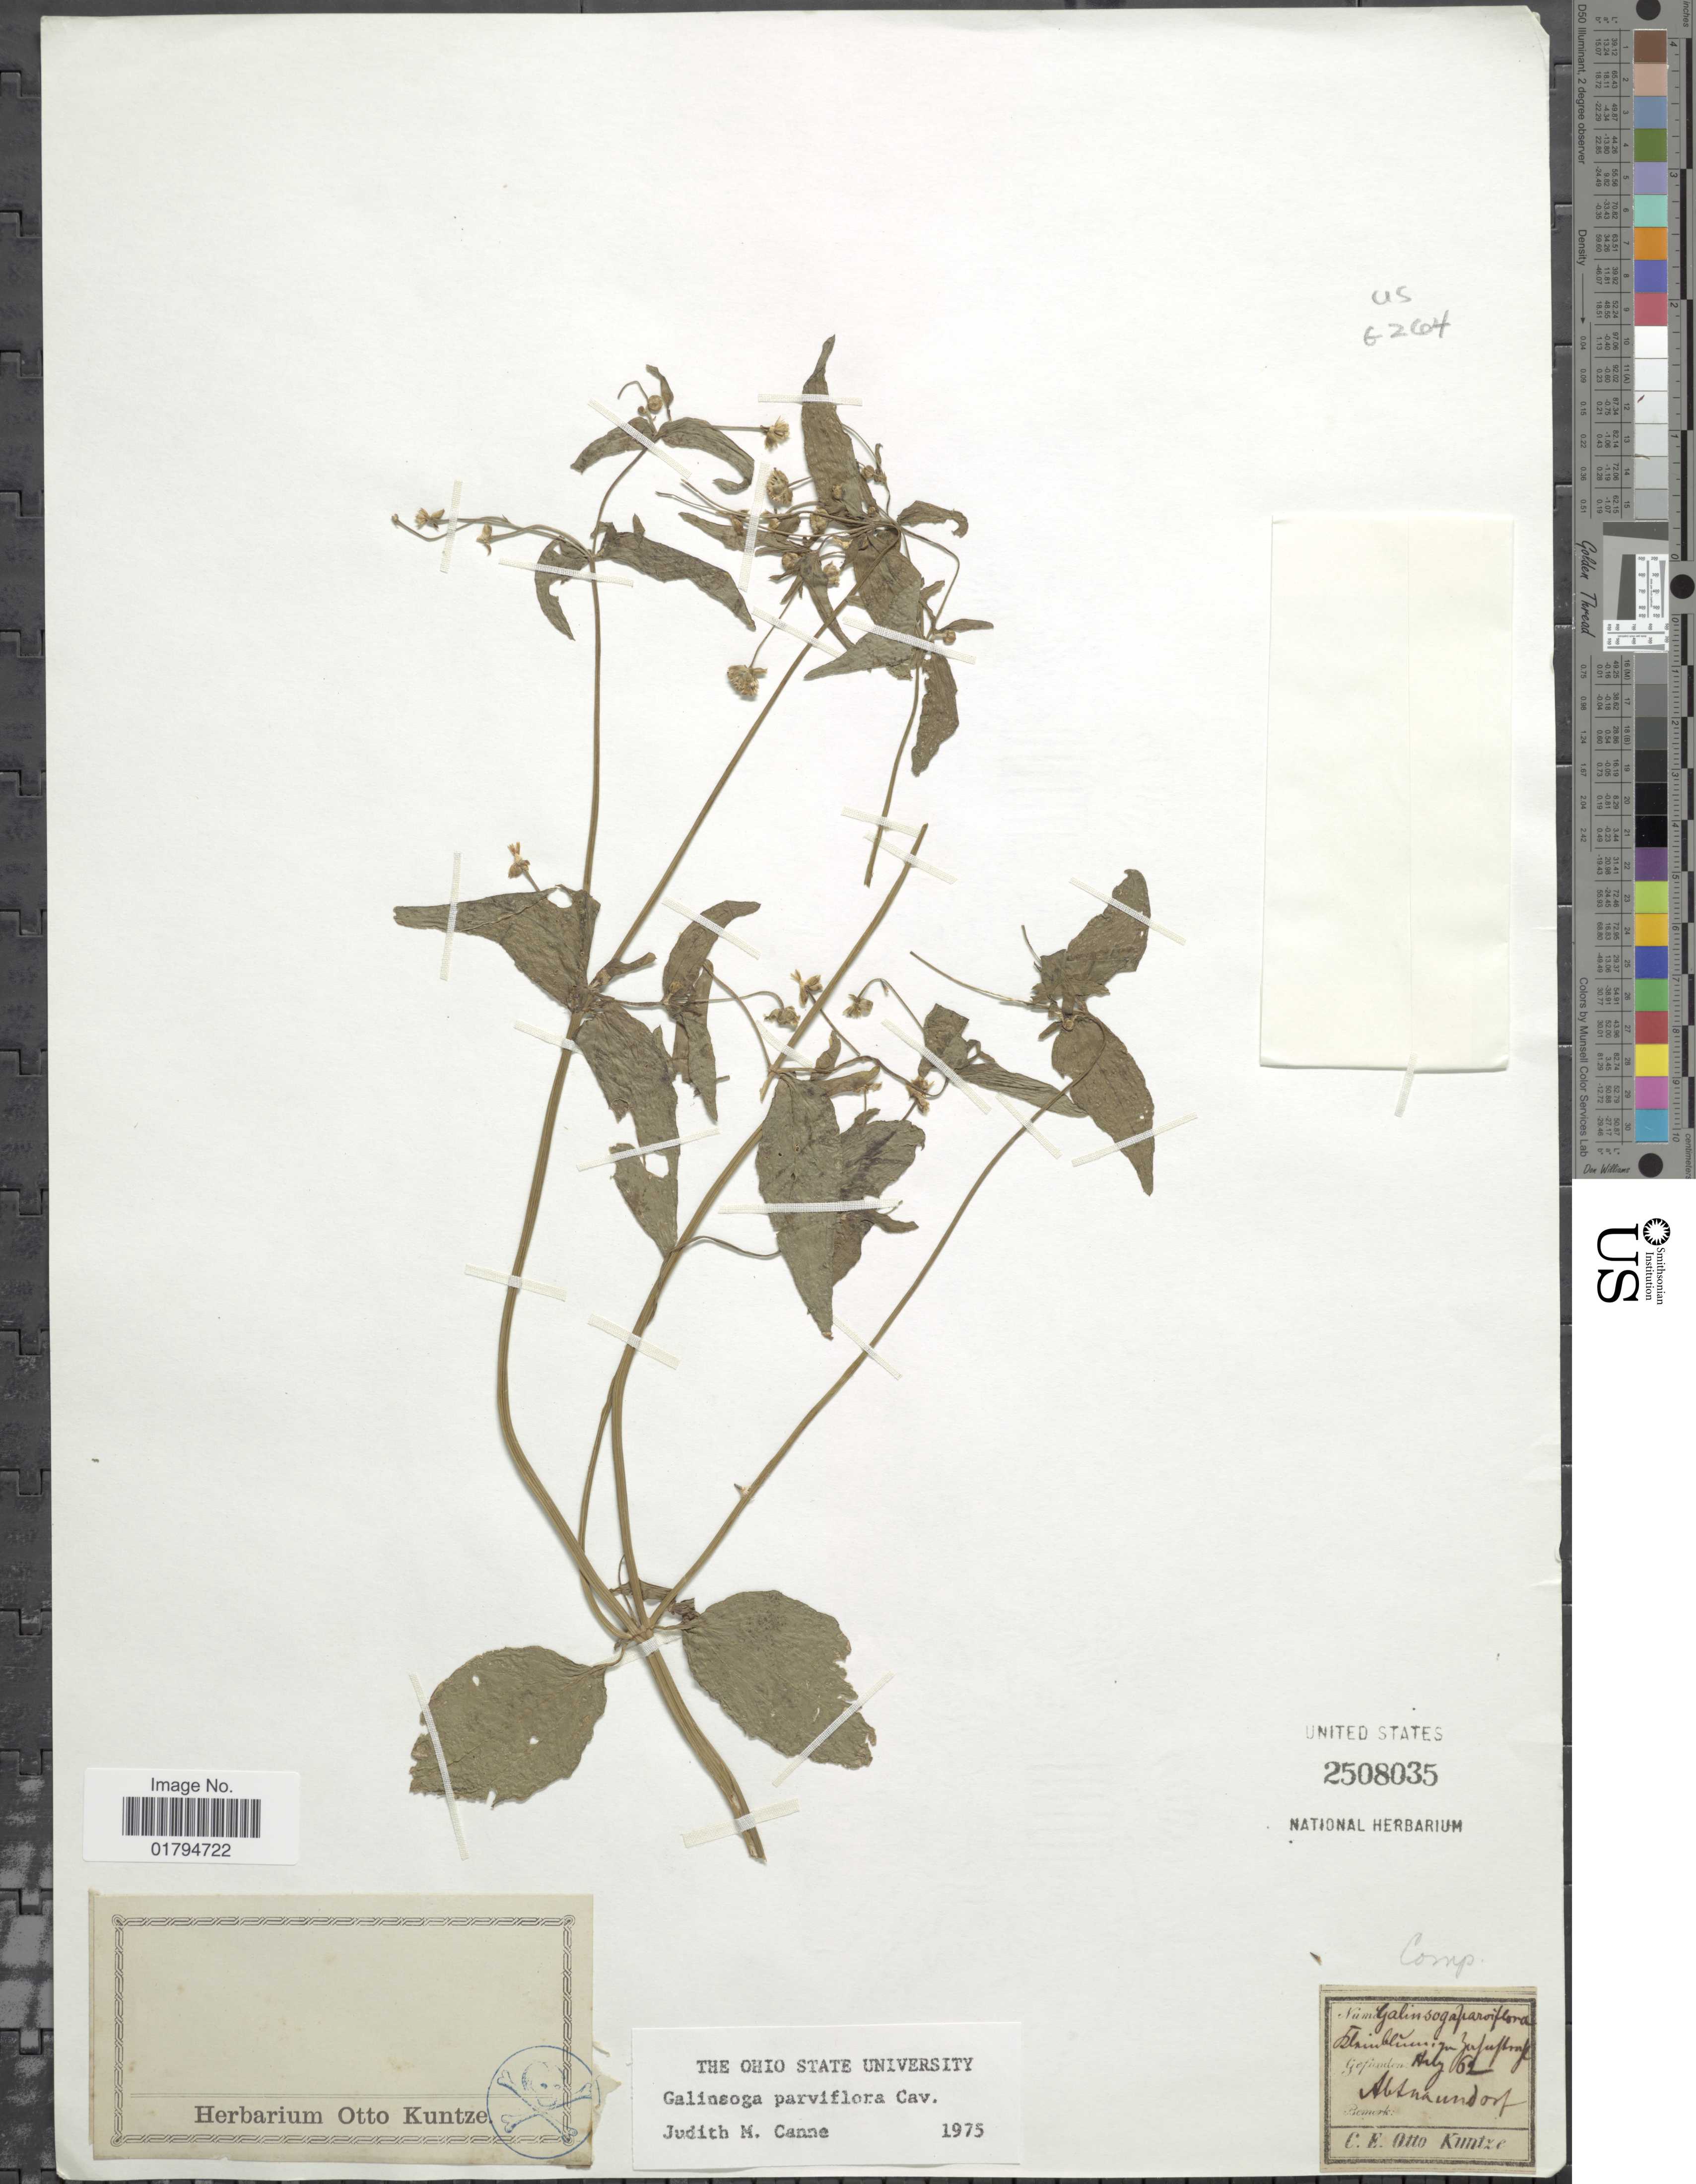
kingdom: Plantae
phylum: Tracheophyta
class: Magnoliopsida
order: Asterales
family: Asteraceae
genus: Galinsoga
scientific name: Galinsoga parviflora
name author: Cav.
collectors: C.E.O. Kuntze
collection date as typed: Transcribed d/m/y: /7/62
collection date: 1862-07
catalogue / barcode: US 2508035